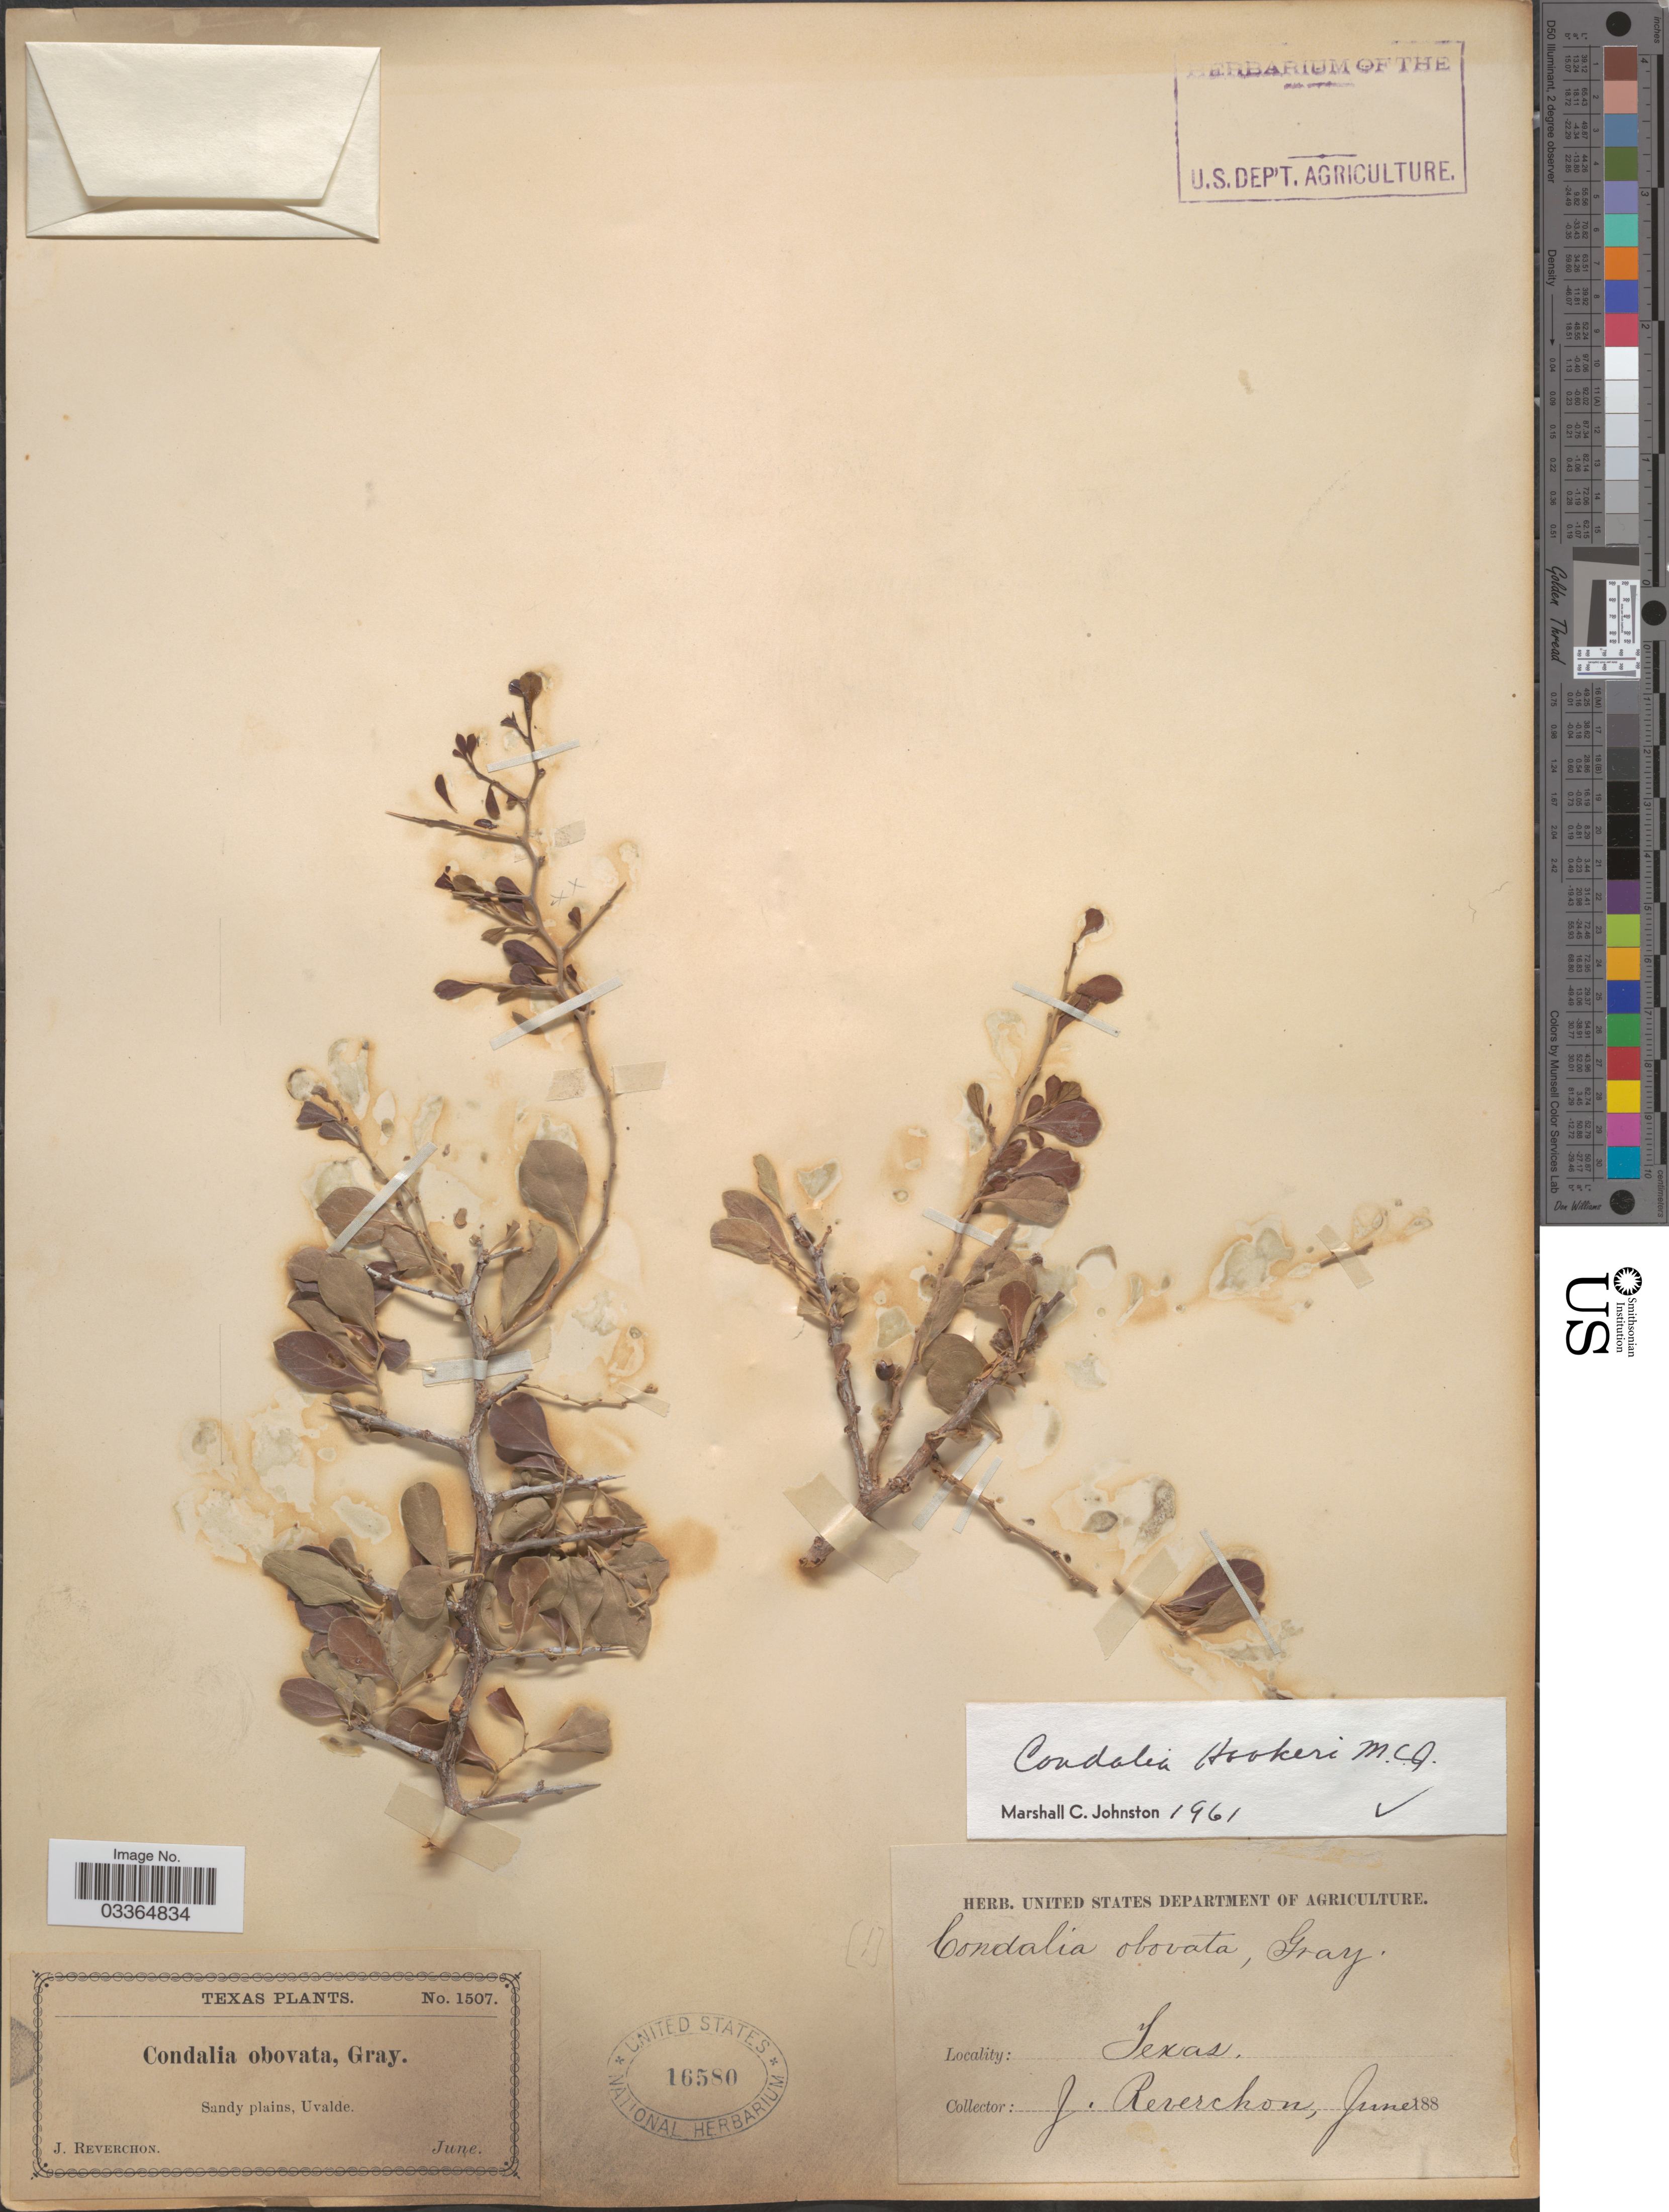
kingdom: Plantae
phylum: Tracheophyta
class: Magnoliopsida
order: Rosales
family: Rhamnaceae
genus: Condalia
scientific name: Condalia hookeri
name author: M.C. Johnst.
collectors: J. Reverchon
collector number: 1507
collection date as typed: June 188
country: United States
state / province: Texas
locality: Sandy plains, Uvalde.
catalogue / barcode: US 16580